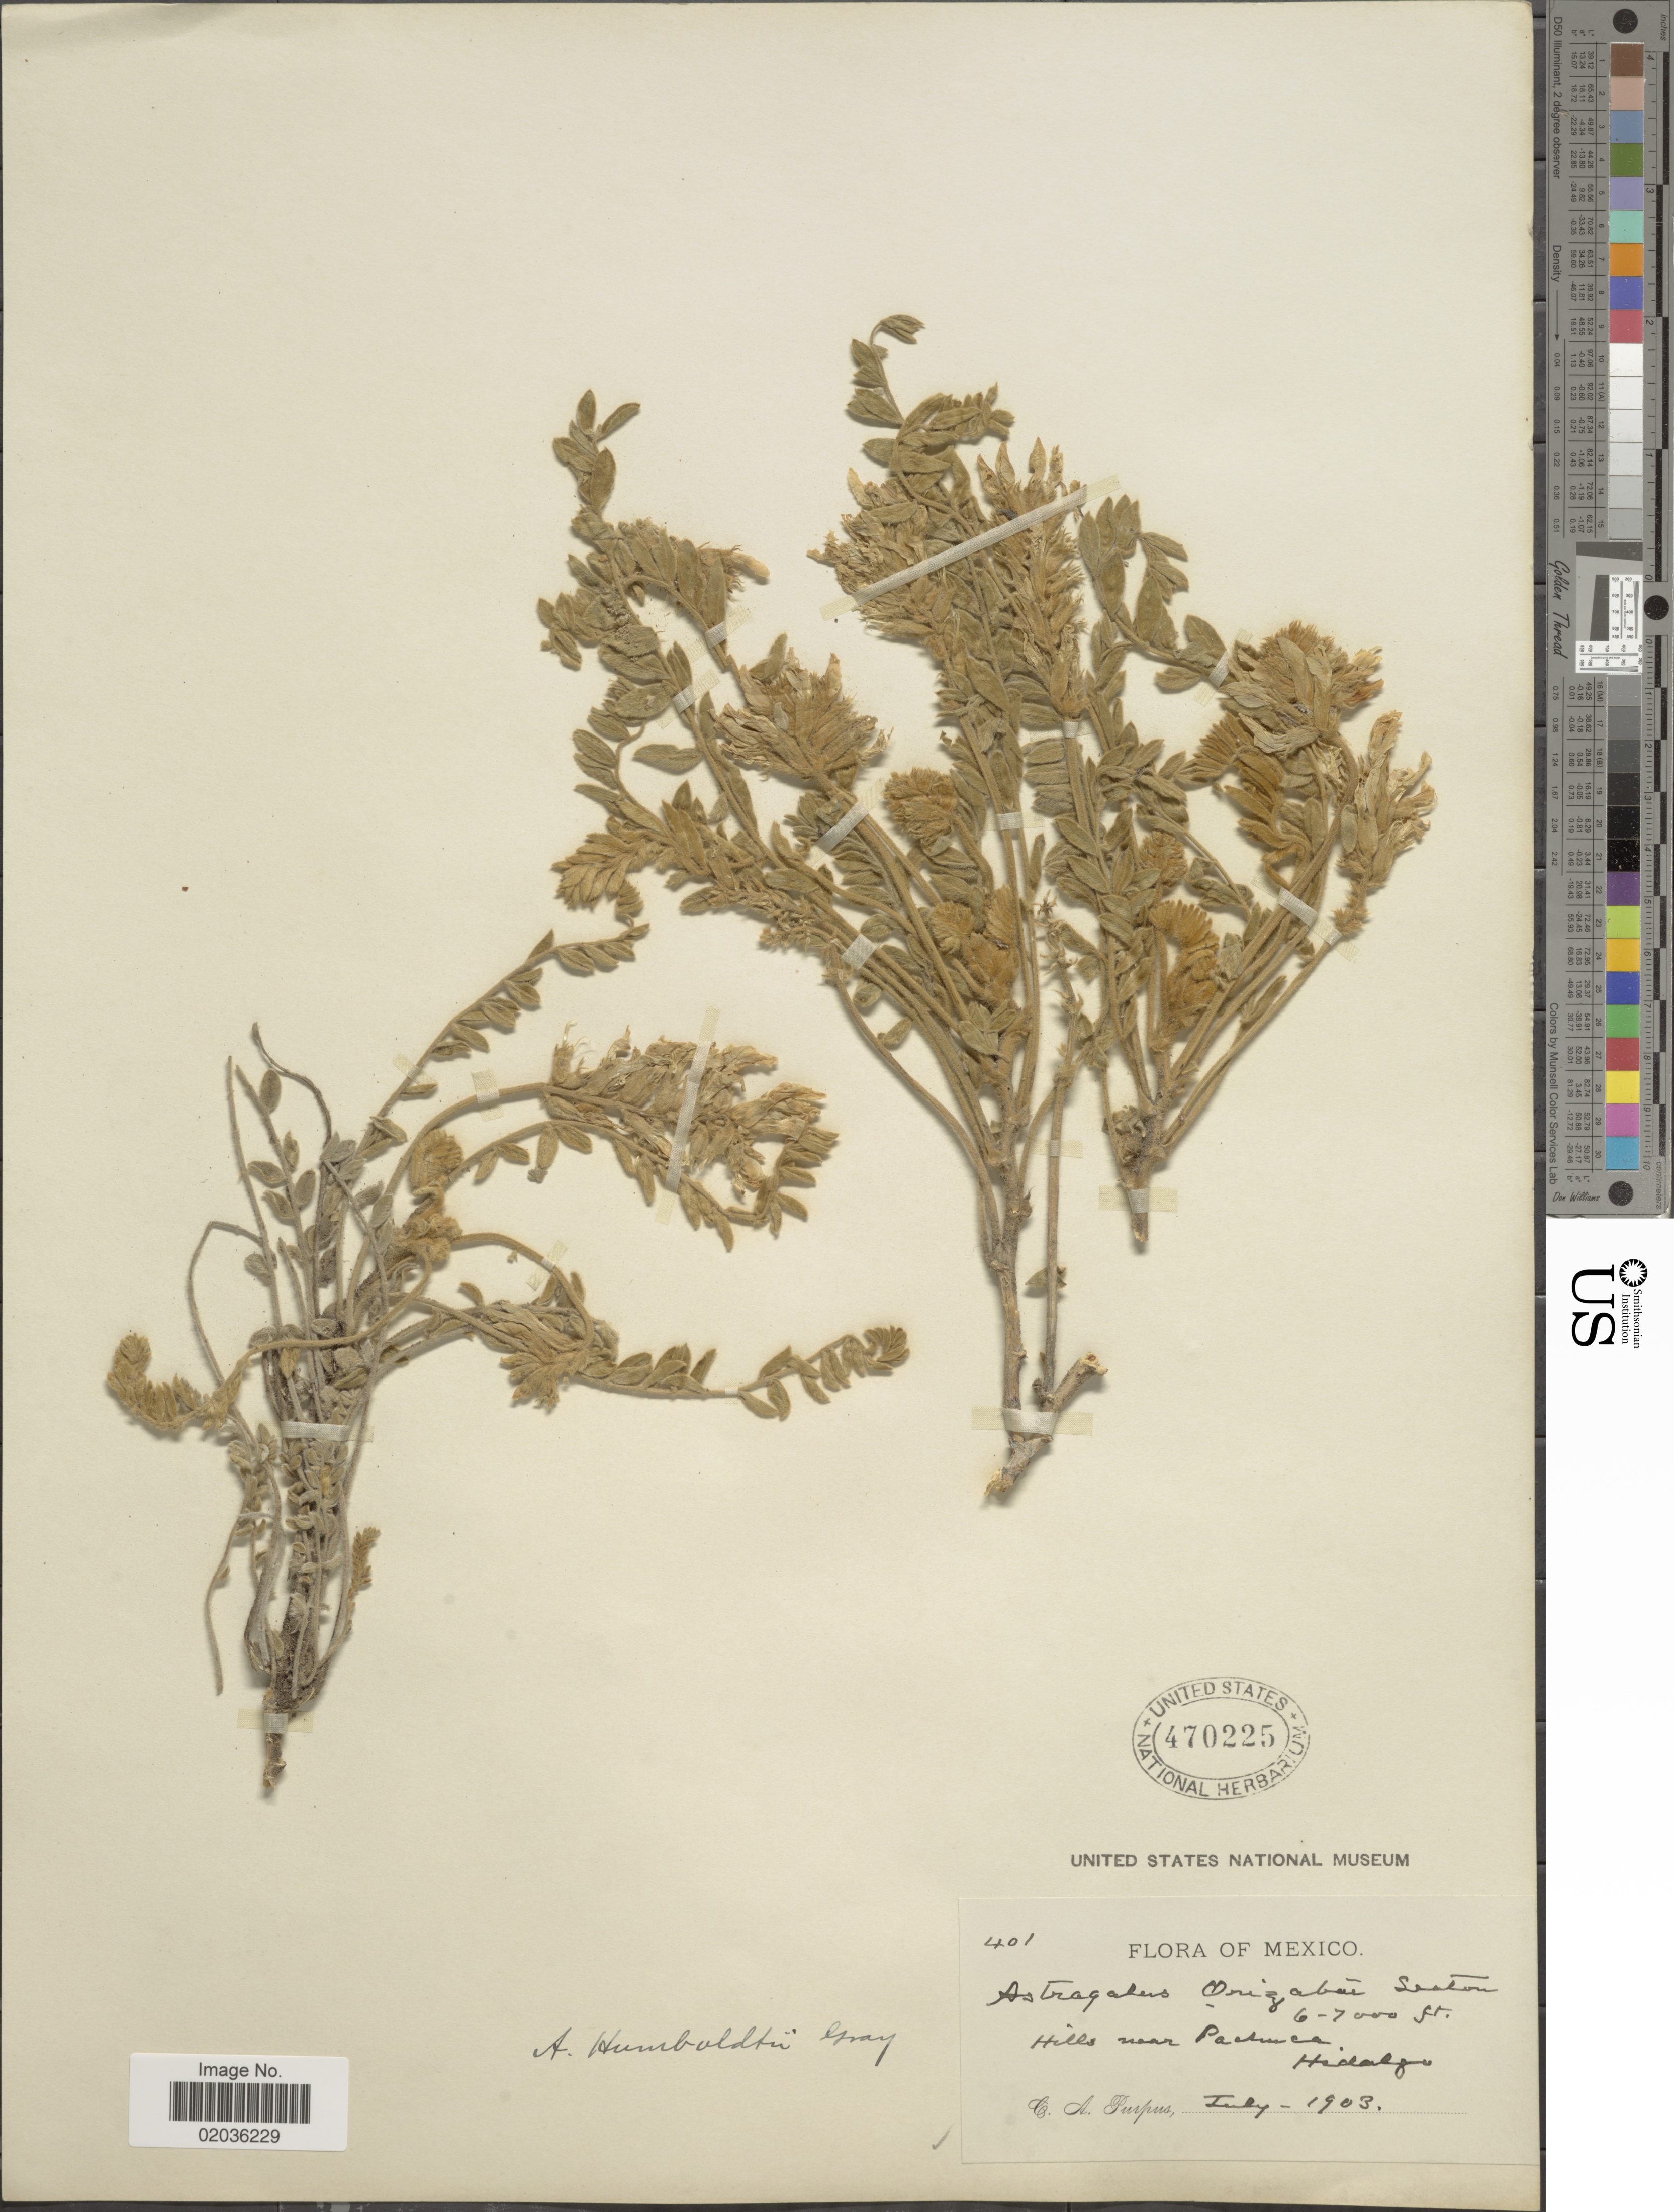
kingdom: Plantae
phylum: Tracheophyta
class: Magnoliopsida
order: Fabales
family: Fabaceae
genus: Astragalus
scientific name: Astragalus mollissimus var. irolanus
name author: (M.E. Jones) Barneby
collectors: C. A. Purpus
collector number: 401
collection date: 1903-07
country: Mexico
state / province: Hidalgo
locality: Hills near Pachuca.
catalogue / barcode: US 470225